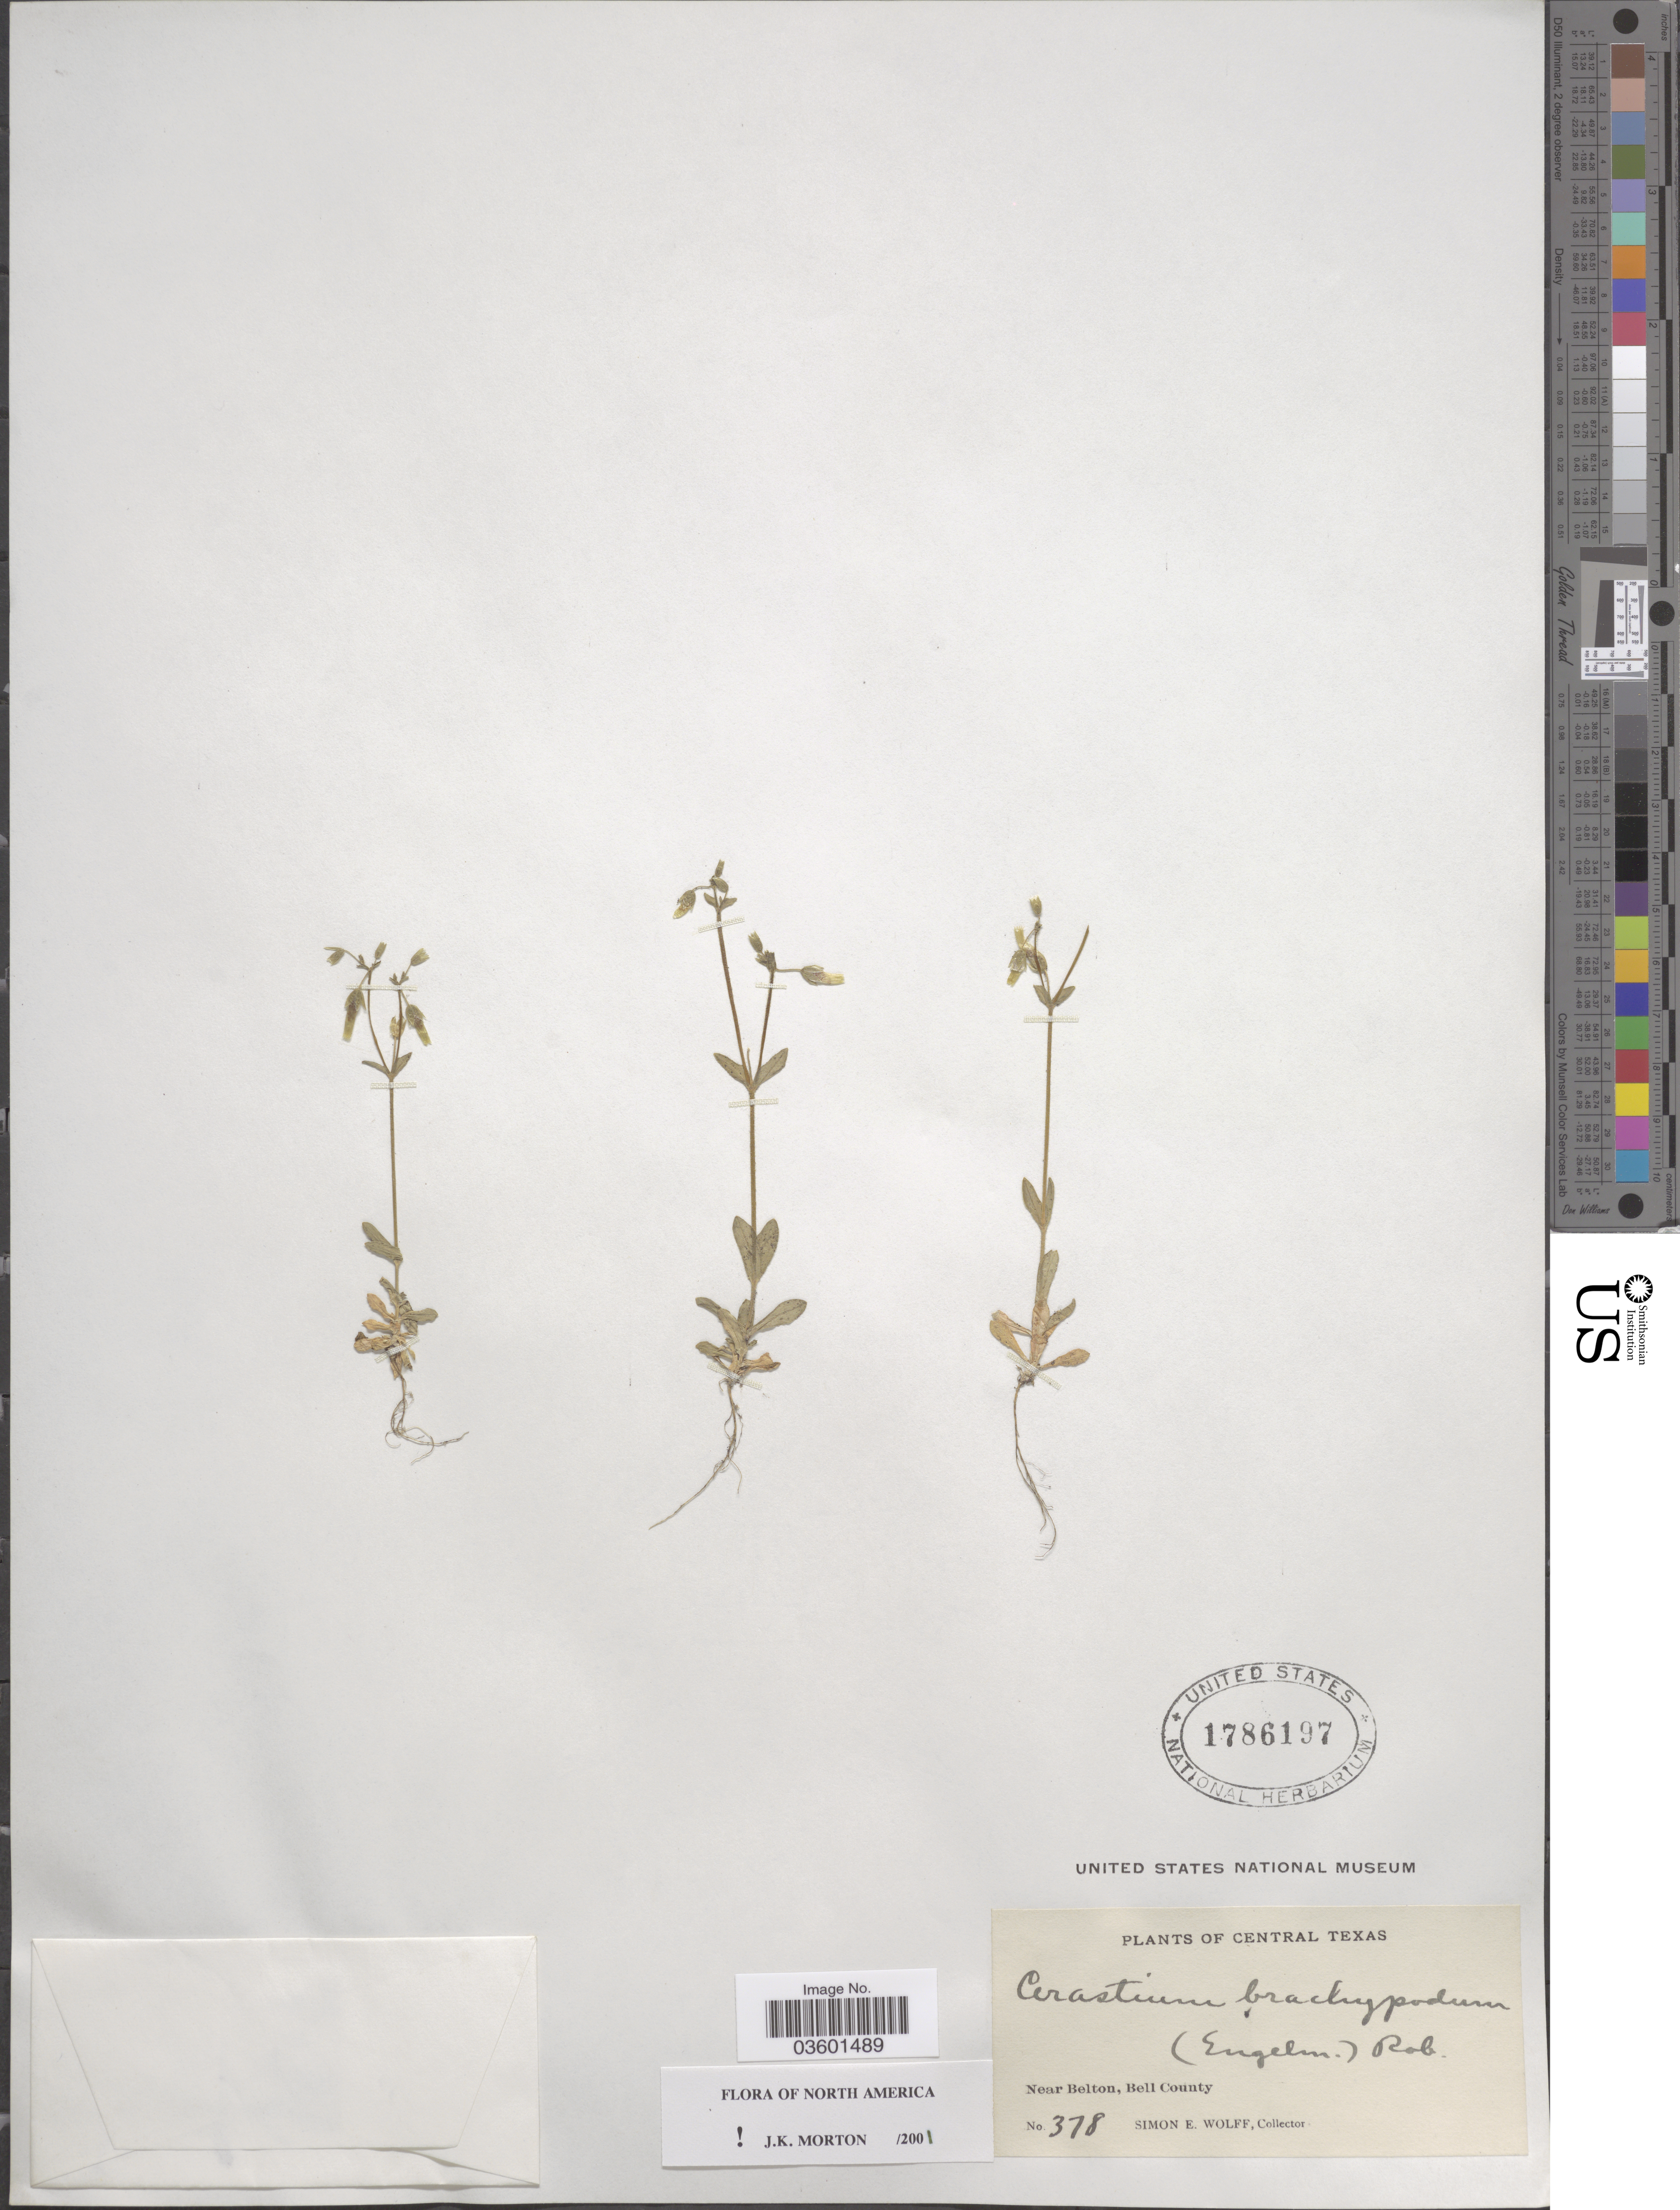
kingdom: Plantae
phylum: Tracheophyta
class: Magnoliopsida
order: Caryophyllales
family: Caryophyllaceae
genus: Cerastium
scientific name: Cerastium brachypodum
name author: (Engelm. ex A. Gray) B.L. Rob.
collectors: S. E. Wolff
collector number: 378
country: United States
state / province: Texas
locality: Central Texas. Near Bulton, Bell County.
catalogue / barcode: US 1786197